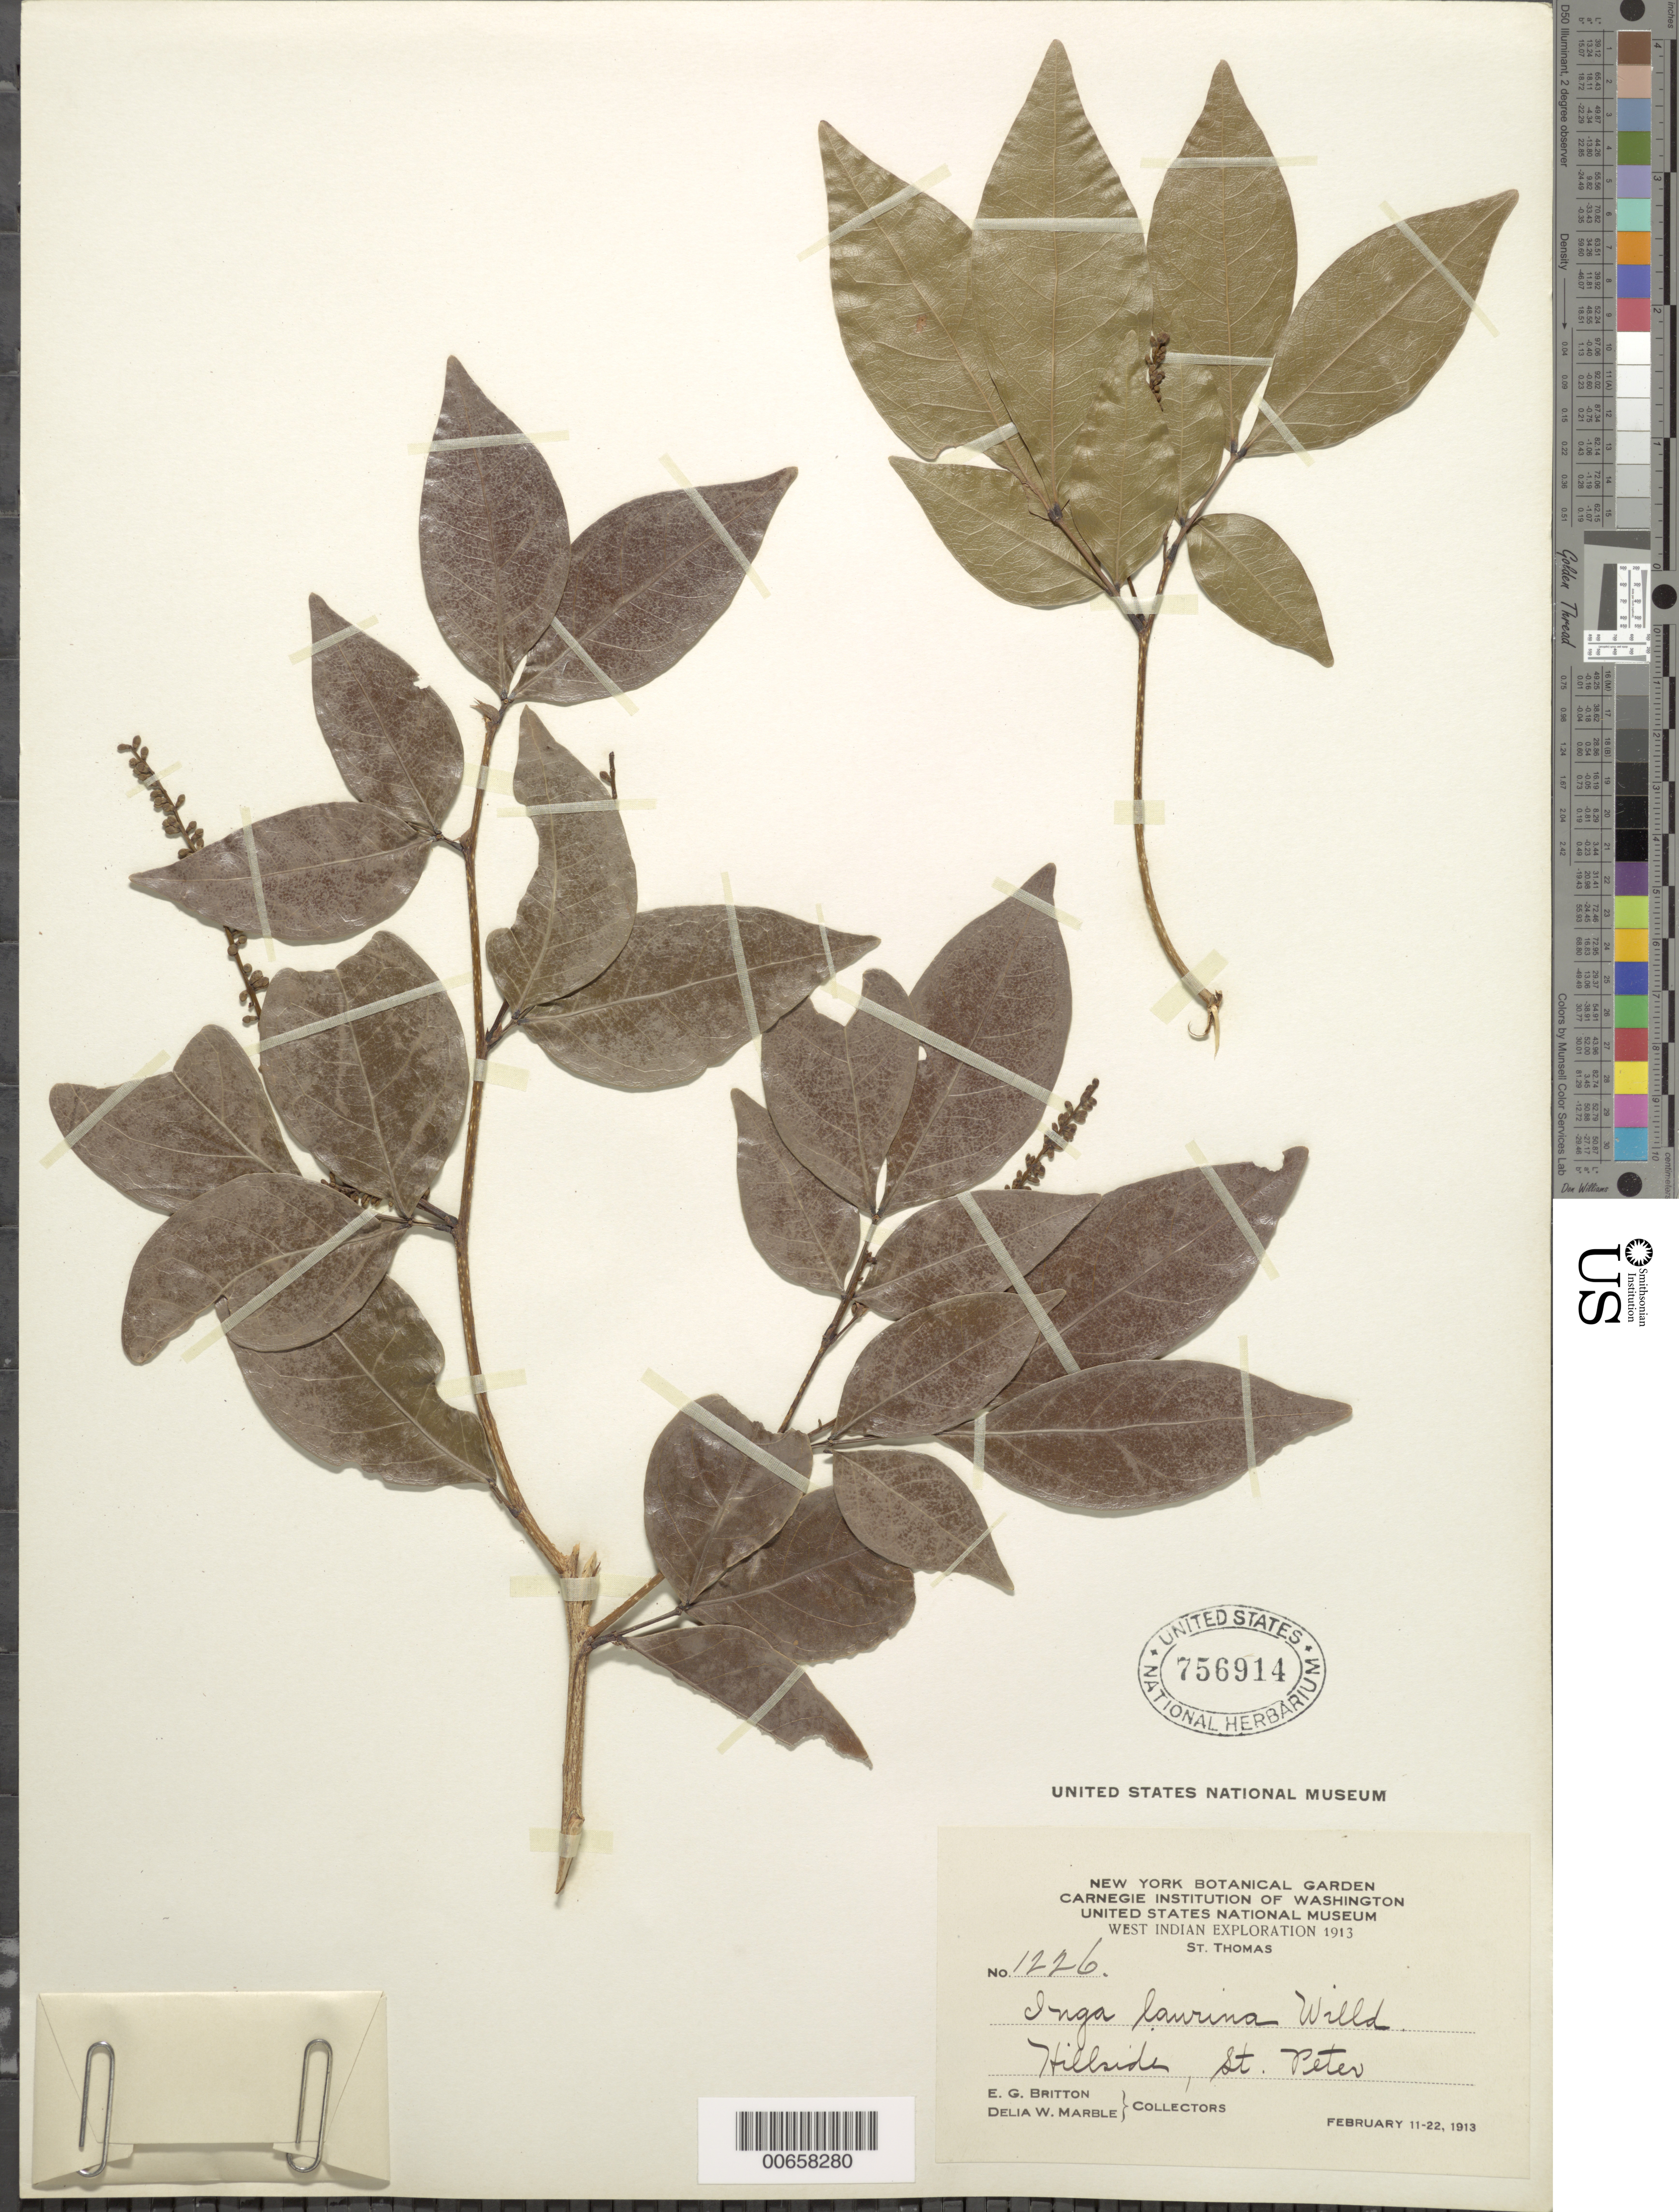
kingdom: Plantae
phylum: Tracheophyta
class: Magnoliopsida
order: Fabales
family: Fabaceae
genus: Inga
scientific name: Inga laurina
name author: (Sw.) Willd.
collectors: E. G. Britton & D. W. Marble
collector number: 1226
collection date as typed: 11 Feb 1913 to 22 Feb 1913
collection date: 1913-02-11/1913-02-22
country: U.S. Virgin Islands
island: St. Thomas Island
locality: St. Peter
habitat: Hillside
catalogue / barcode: US 756914